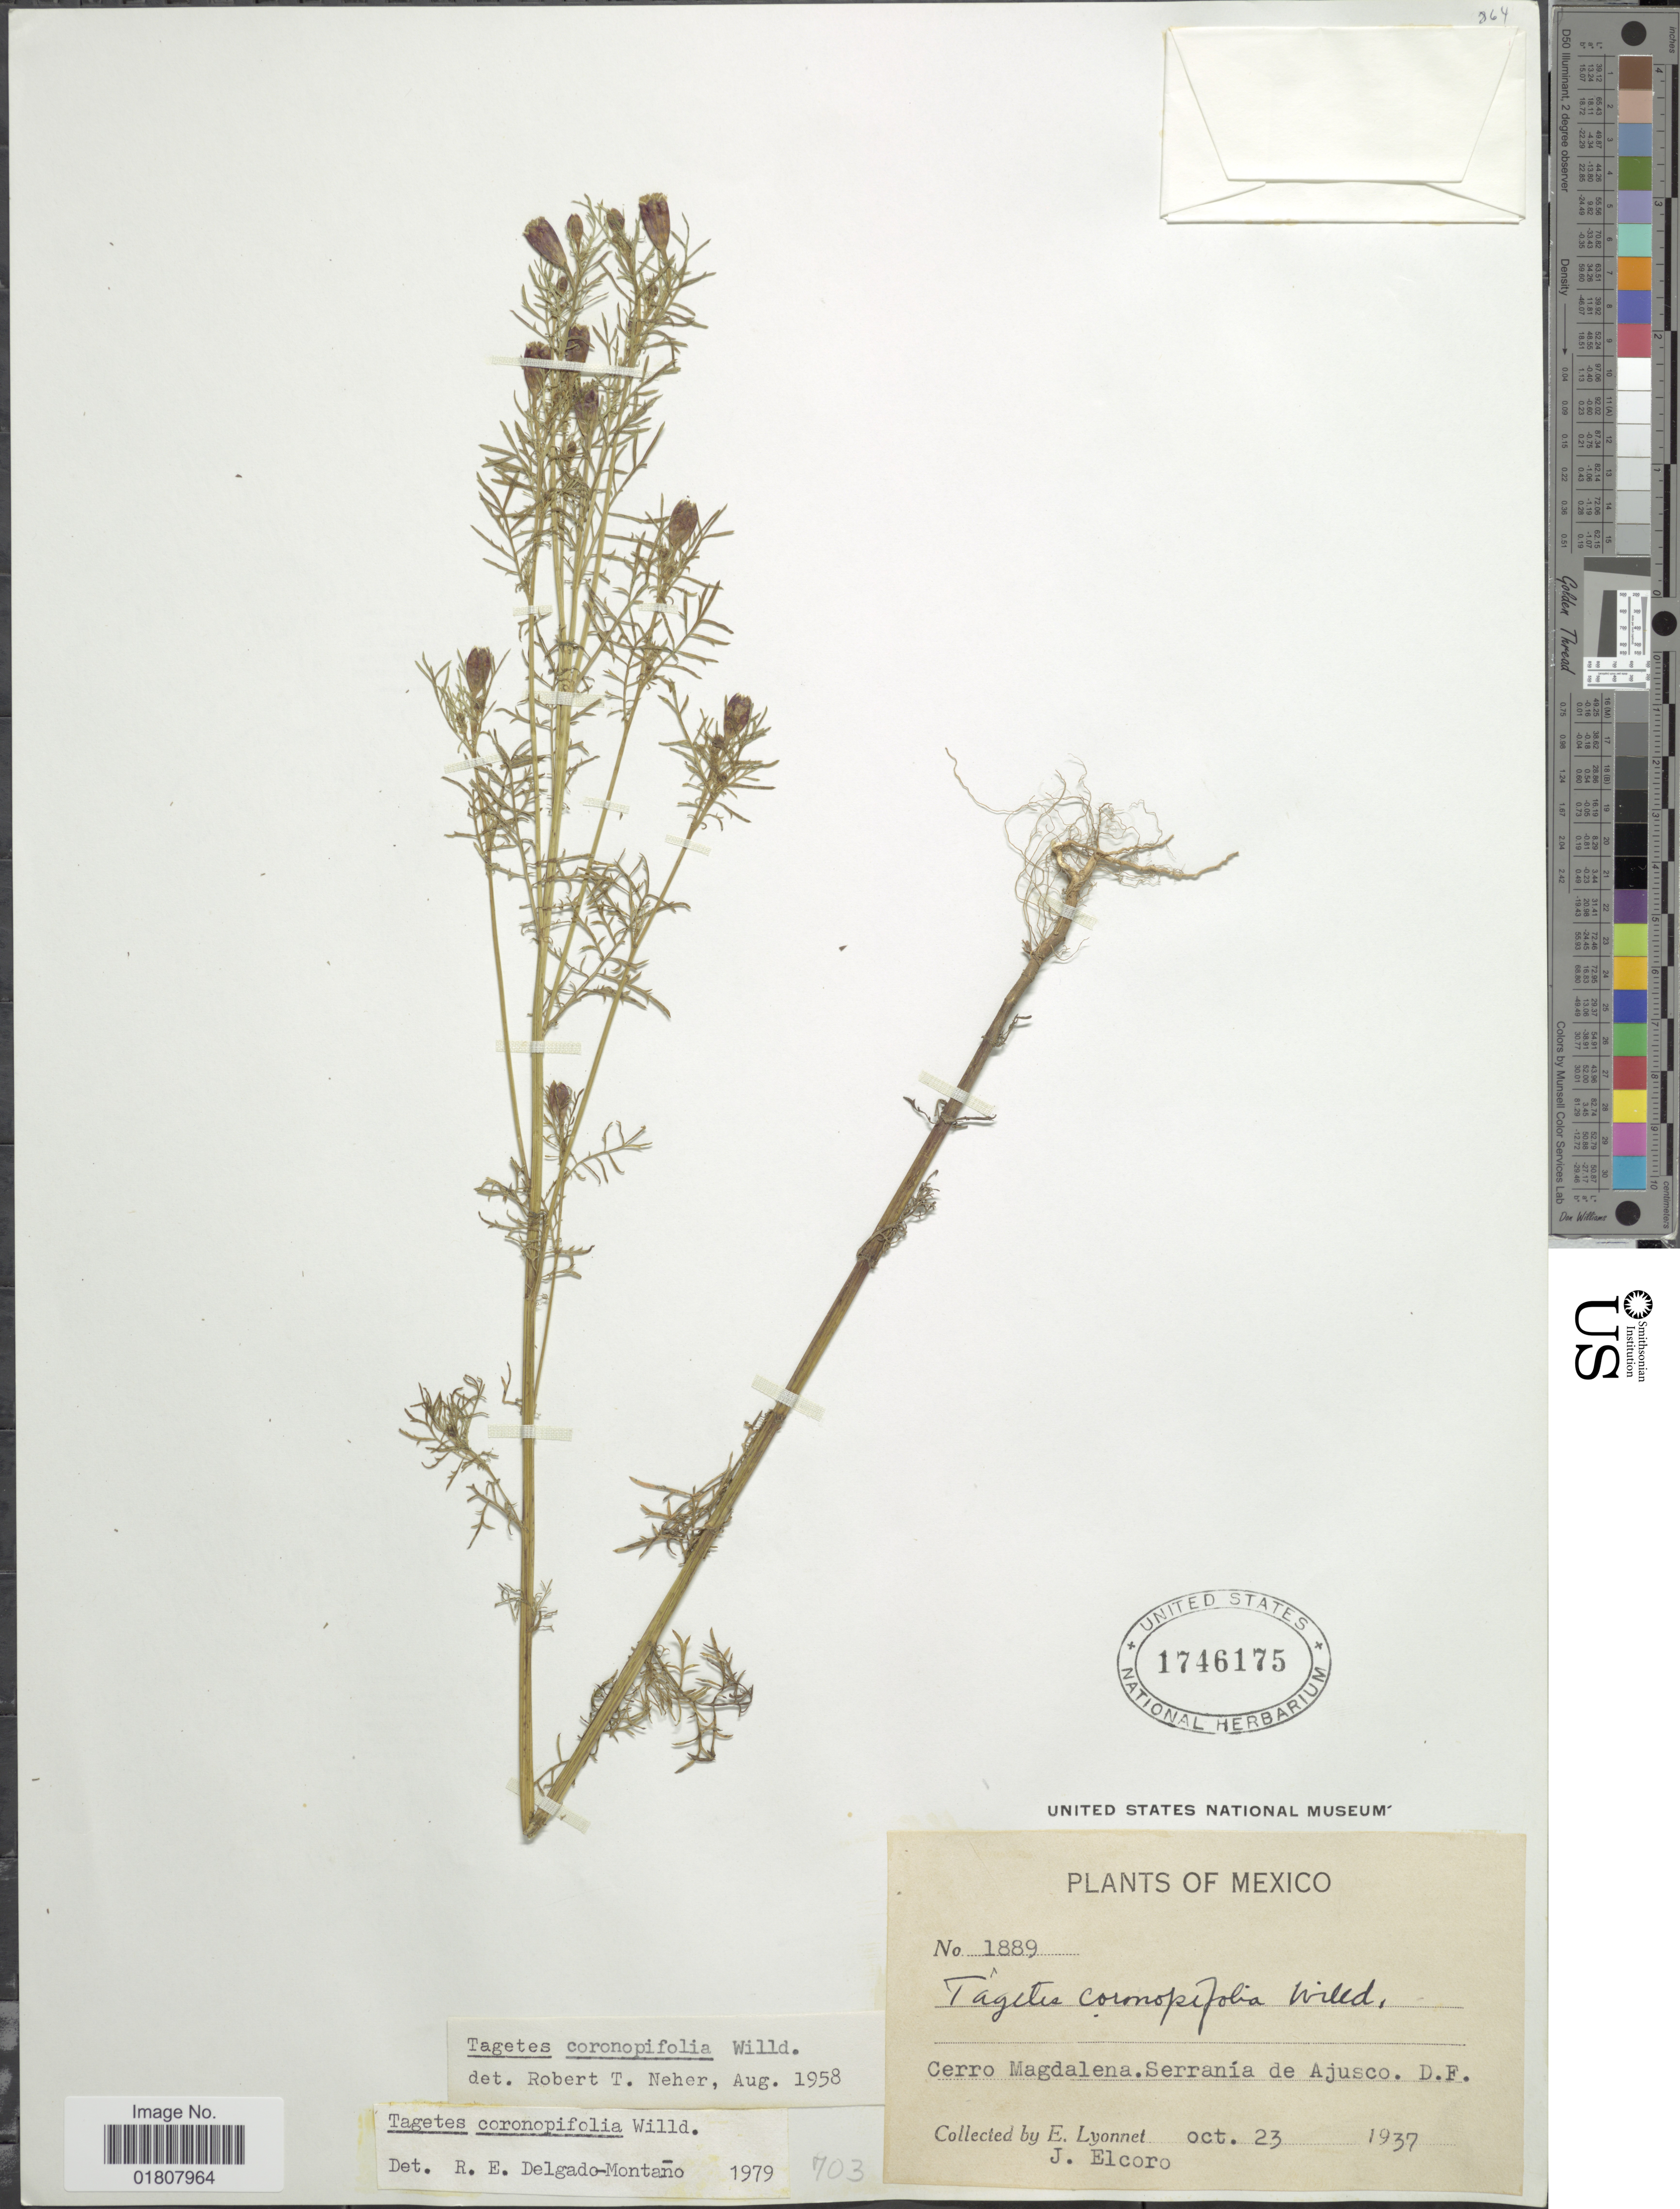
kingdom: Plantae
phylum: Tracheophyta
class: Magnoliopsida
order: Asterales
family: Asteraceae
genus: Tagetes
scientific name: Tagetes coronopifolia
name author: Willd.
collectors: E. Lyonnet & J. Elcoro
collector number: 1889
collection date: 1937-10-23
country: Mexico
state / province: Distrito Federal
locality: Cerro Magdalena, Serrania de Ajusco, D. F.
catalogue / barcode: US 1746175